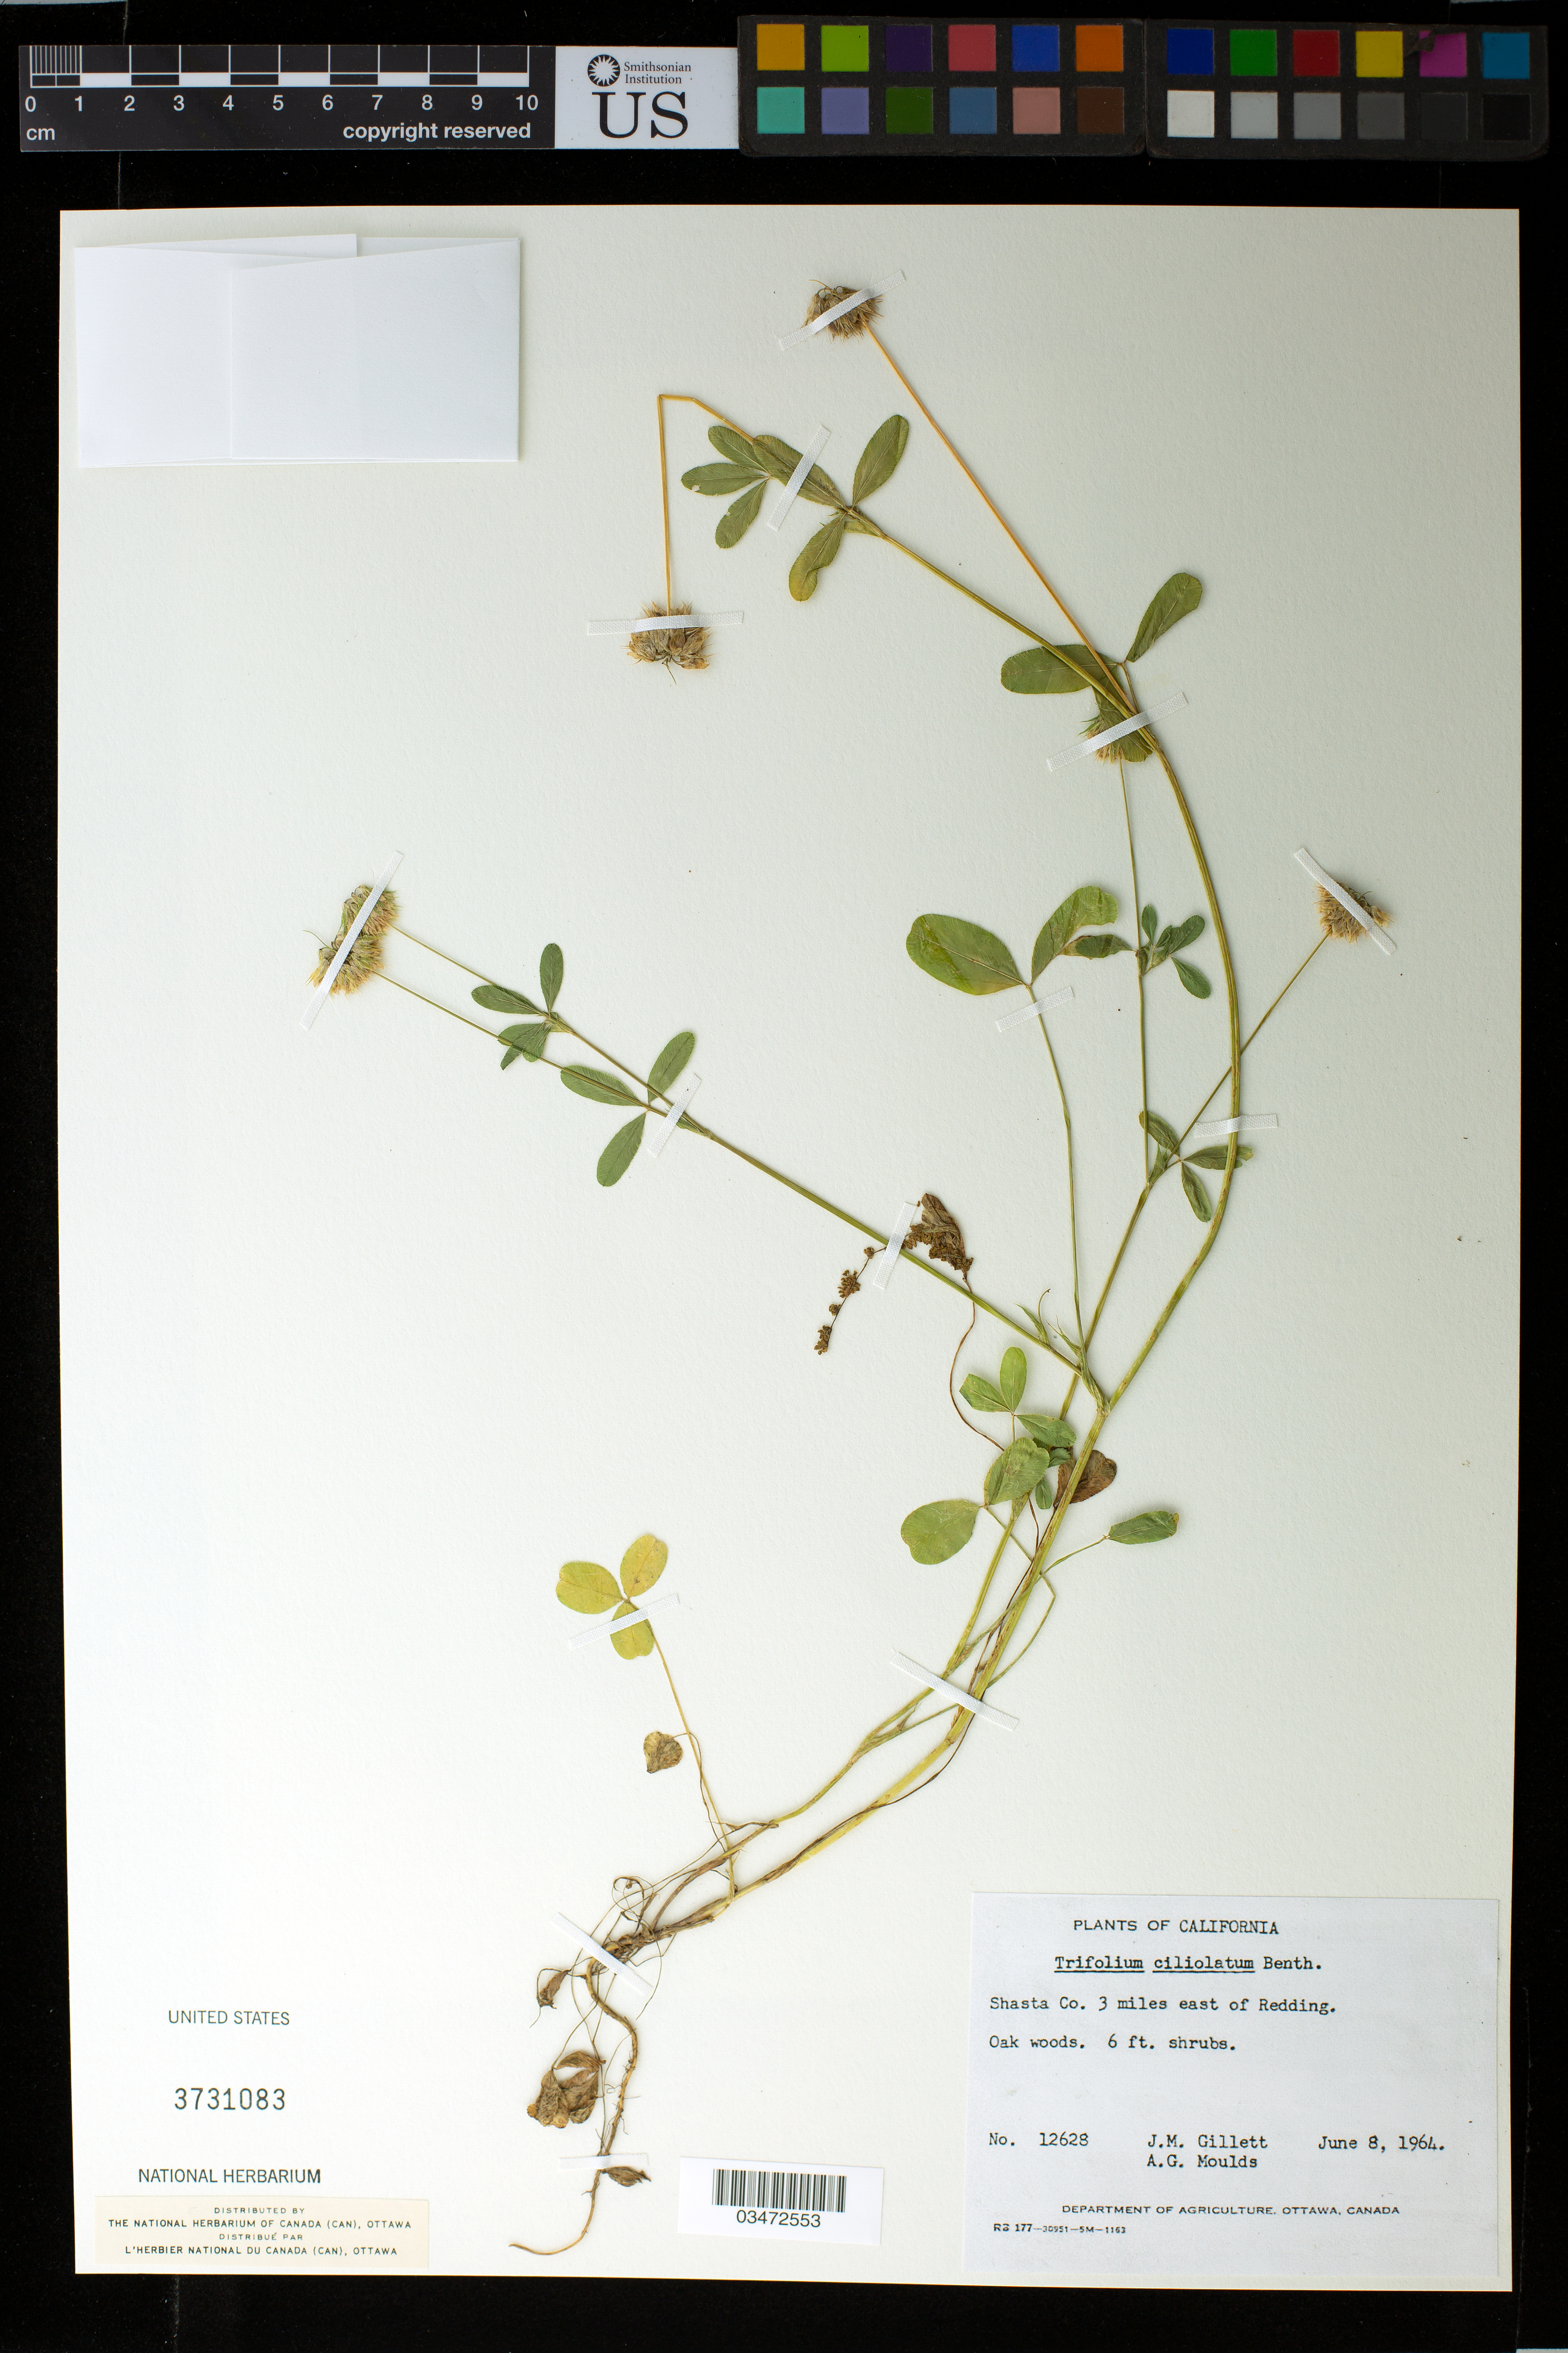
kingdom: Plantae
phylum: Tracheophyta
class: Magnoliopsida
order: Fabales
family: Fabaceae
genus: Trifolium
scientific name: Trifolium ciliolatum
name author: Benth.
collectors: J. Gillett & A. Moulds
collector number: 12628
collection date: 1964-06-08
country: United States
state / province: California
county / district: Shasta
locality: Shasta Co. 3 miles east of Redding.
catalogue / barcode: US 3731083